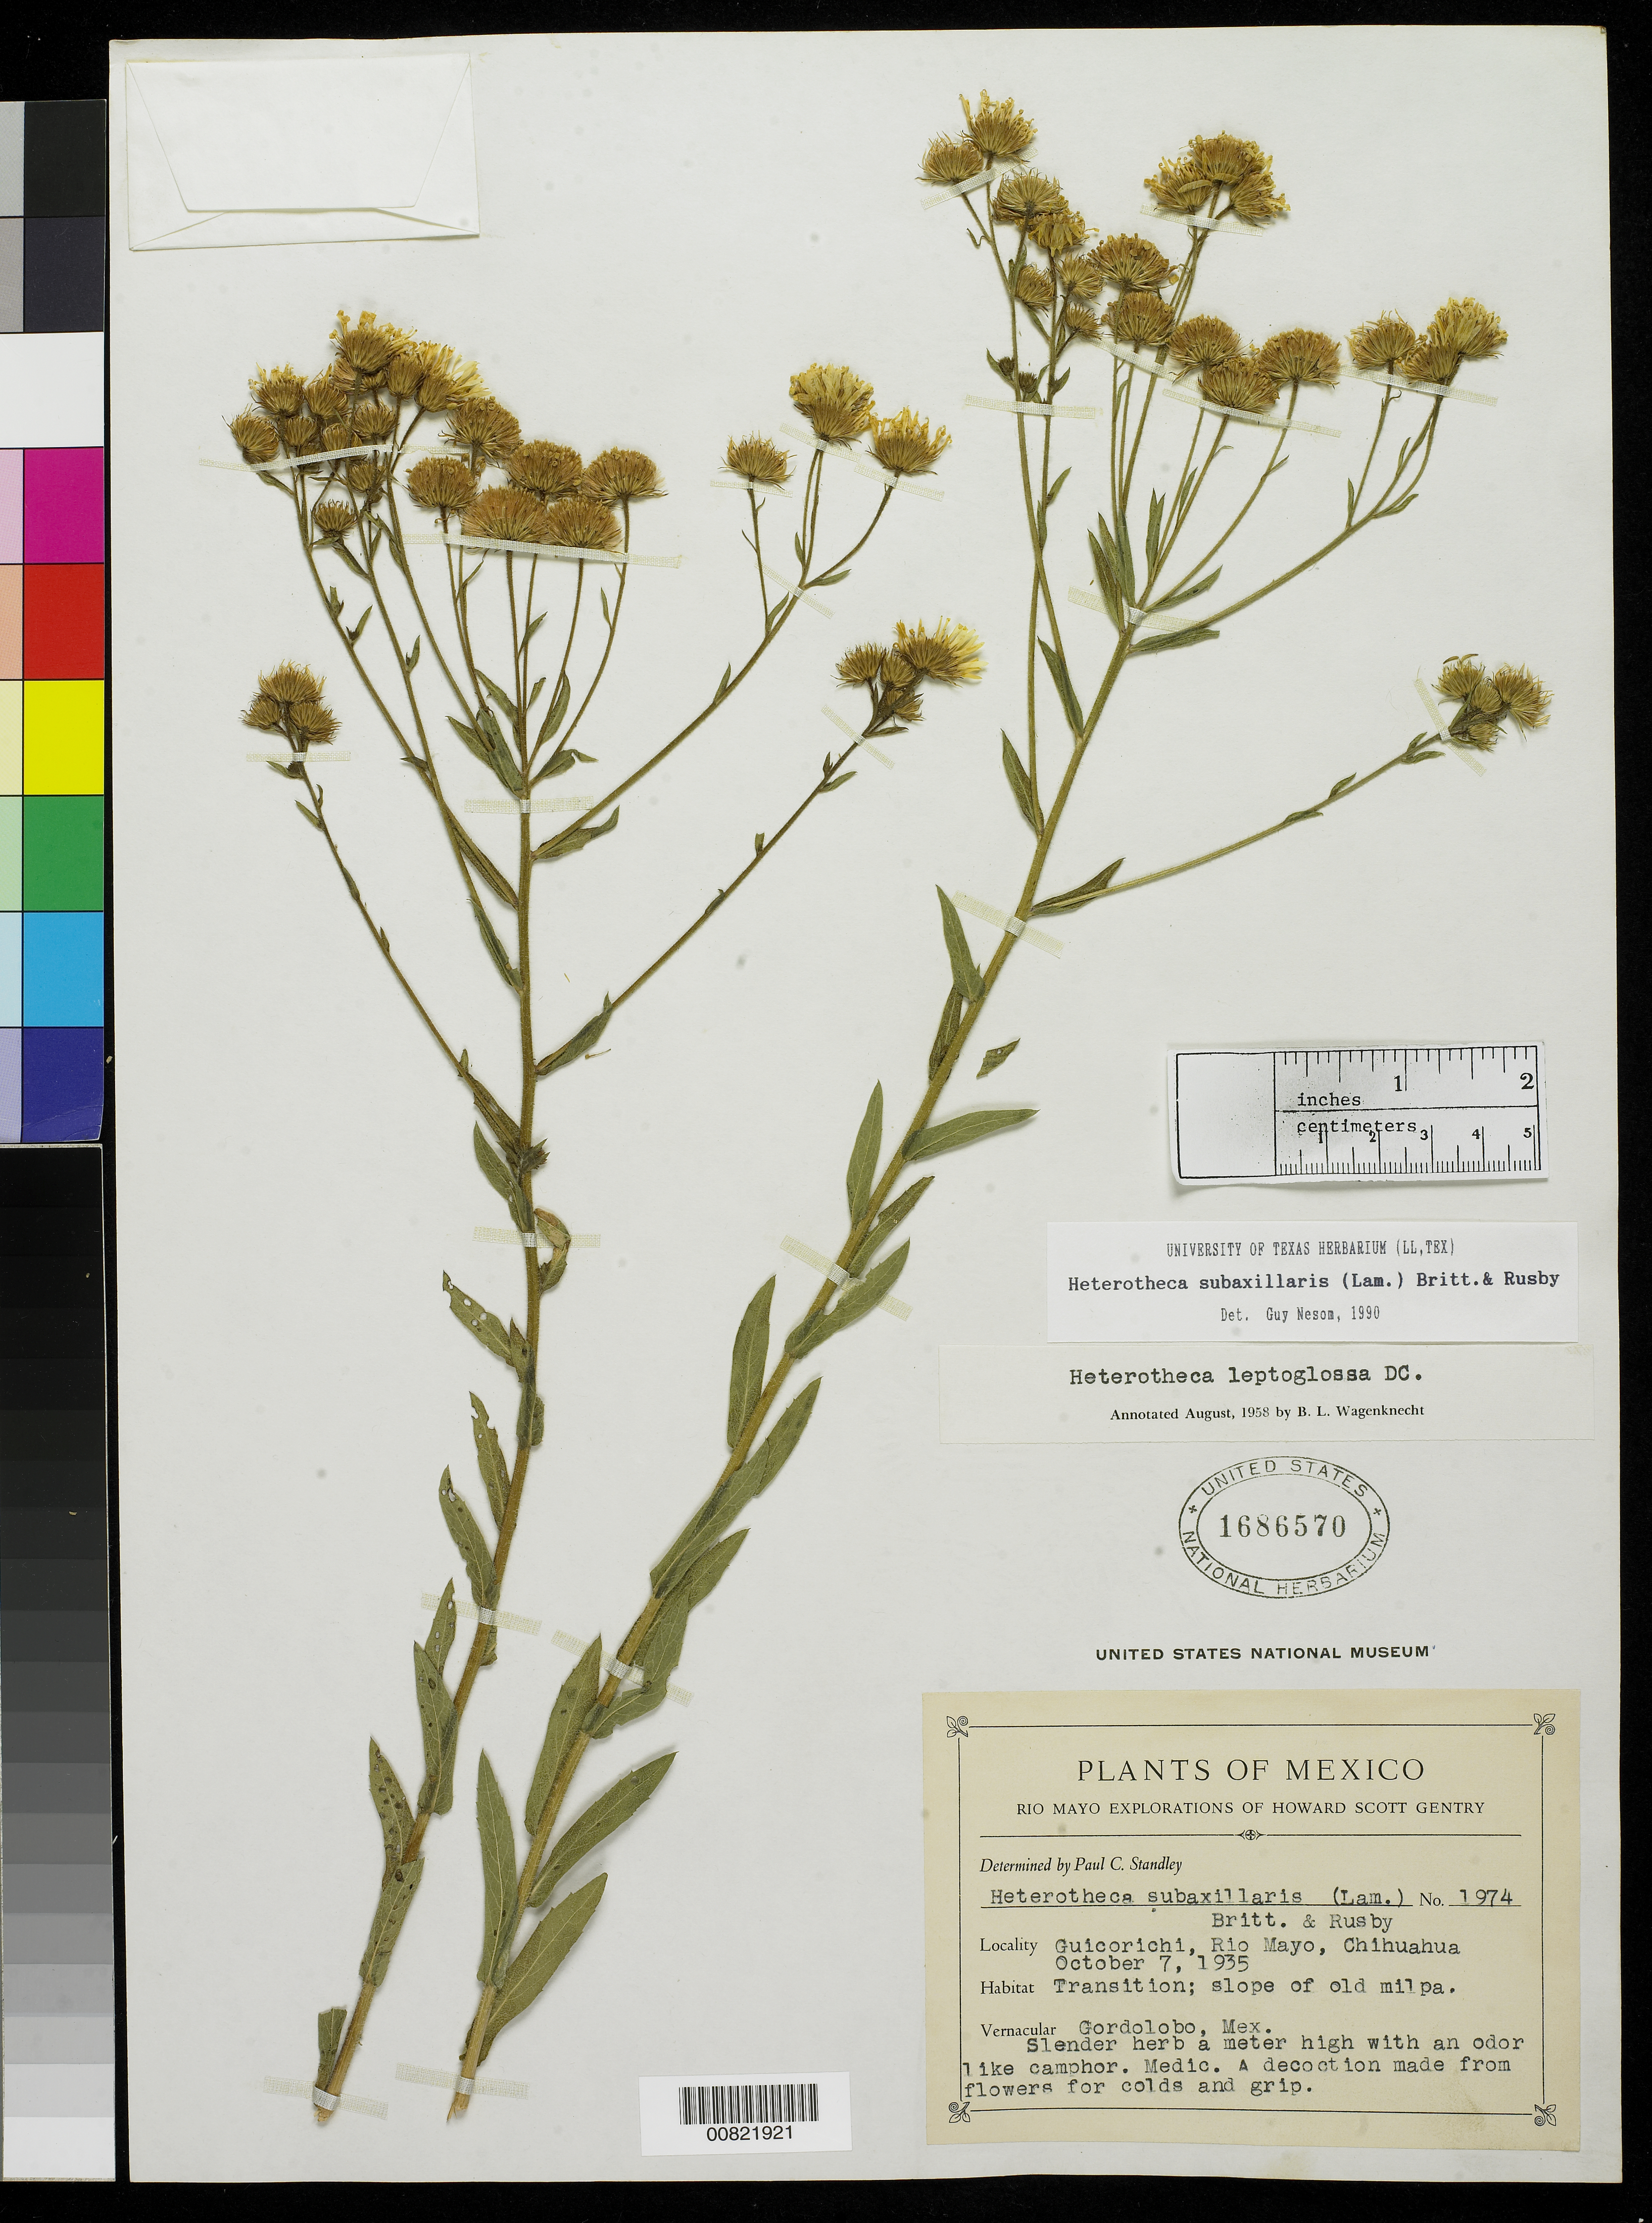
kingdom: Plantae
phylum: Tracheophyta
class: Magnoliopsida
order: Asterales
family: Asteraceae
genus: Heterotheca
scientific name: Heterotheca subaxillaris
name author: (Lam.) Britton & Rusby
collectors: H. S. Gentry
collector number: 1974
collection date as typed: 07 Oct 1935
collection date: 1935-10-07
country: Mexico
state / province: Chihuahua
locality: Guicorichi, Rio Mayo, Chihuahua.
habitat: Transition; slope of old milpa.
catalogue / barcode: US 1686570